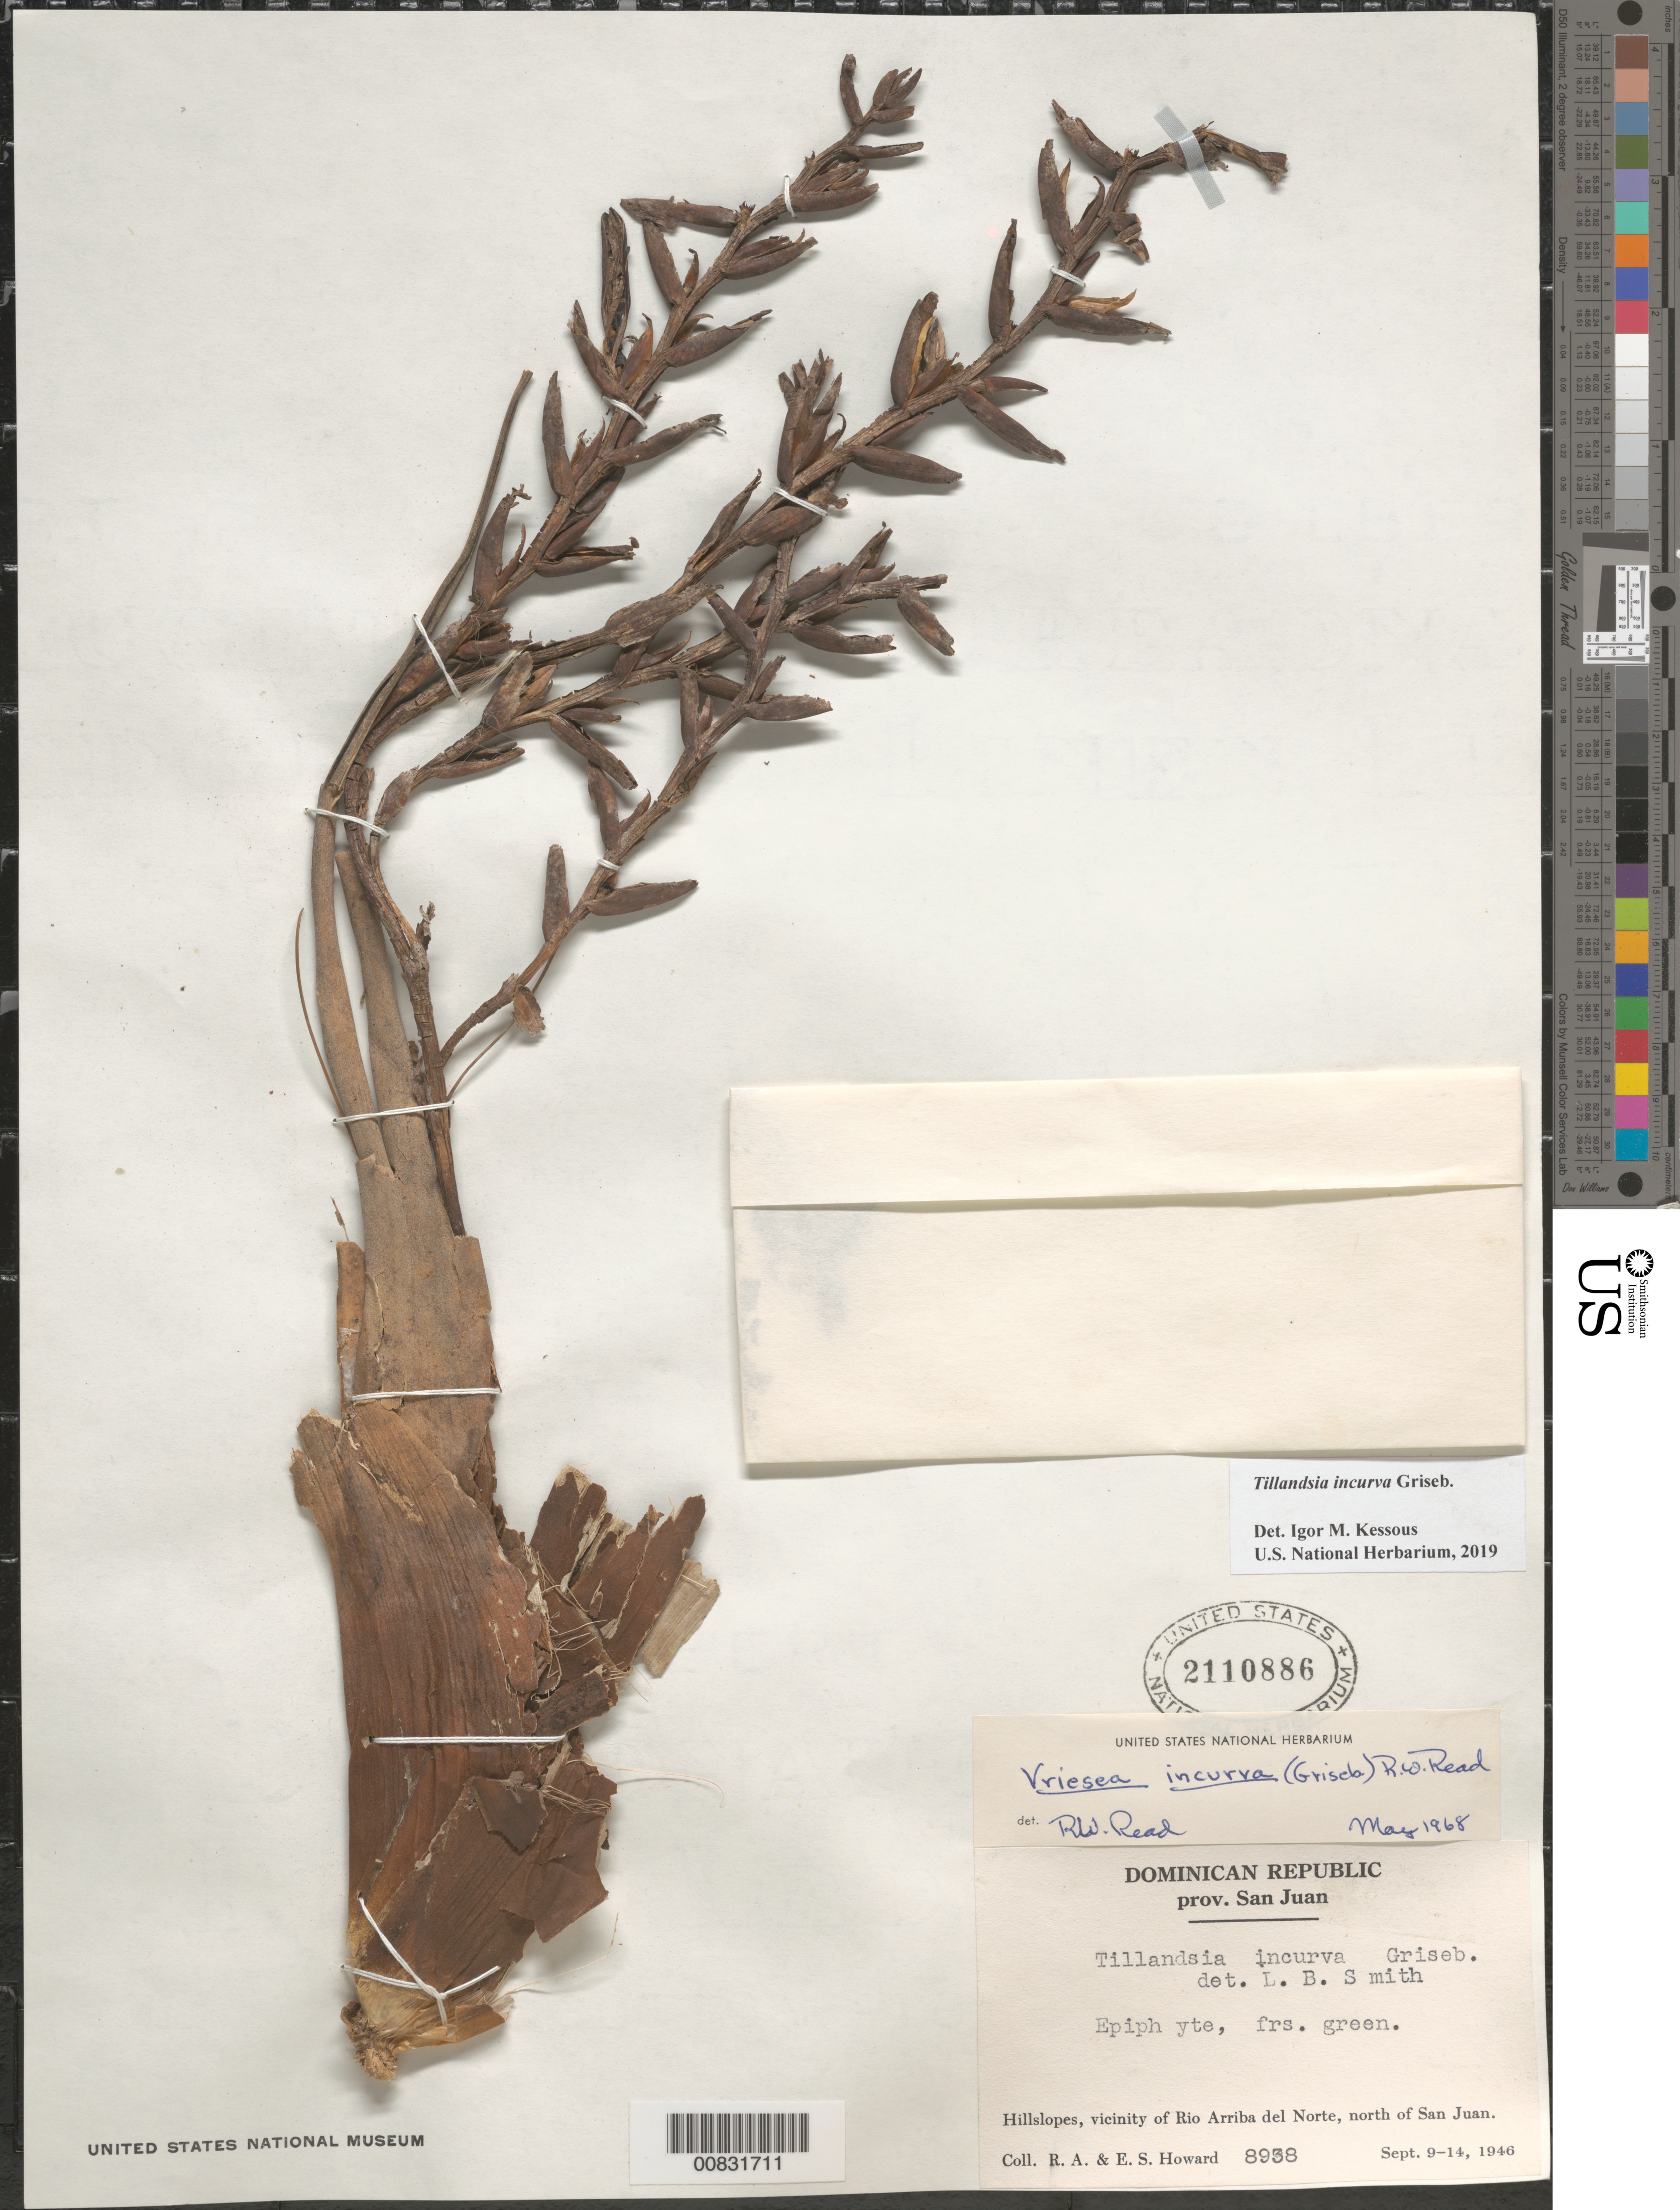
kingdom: Plantae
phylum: Tracheophyta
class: Liliopsida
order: Poales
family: Bromeliaceae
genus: Tillandsia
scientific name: Tillandsia incurva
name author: Griseb.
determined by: Kessous, Igor M.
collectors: R. A. Howard & E. S. Howard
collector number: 8938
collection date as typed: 09 Sep 1946 to 14 Sep 1946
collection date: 1946-09-09/1946-09-14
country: Dominican Republic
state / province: San Juan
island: Hispaniola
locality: Hillslopes, vicinity of Río Arriba del Norte, north of San Juan.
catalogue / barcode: US 2110886